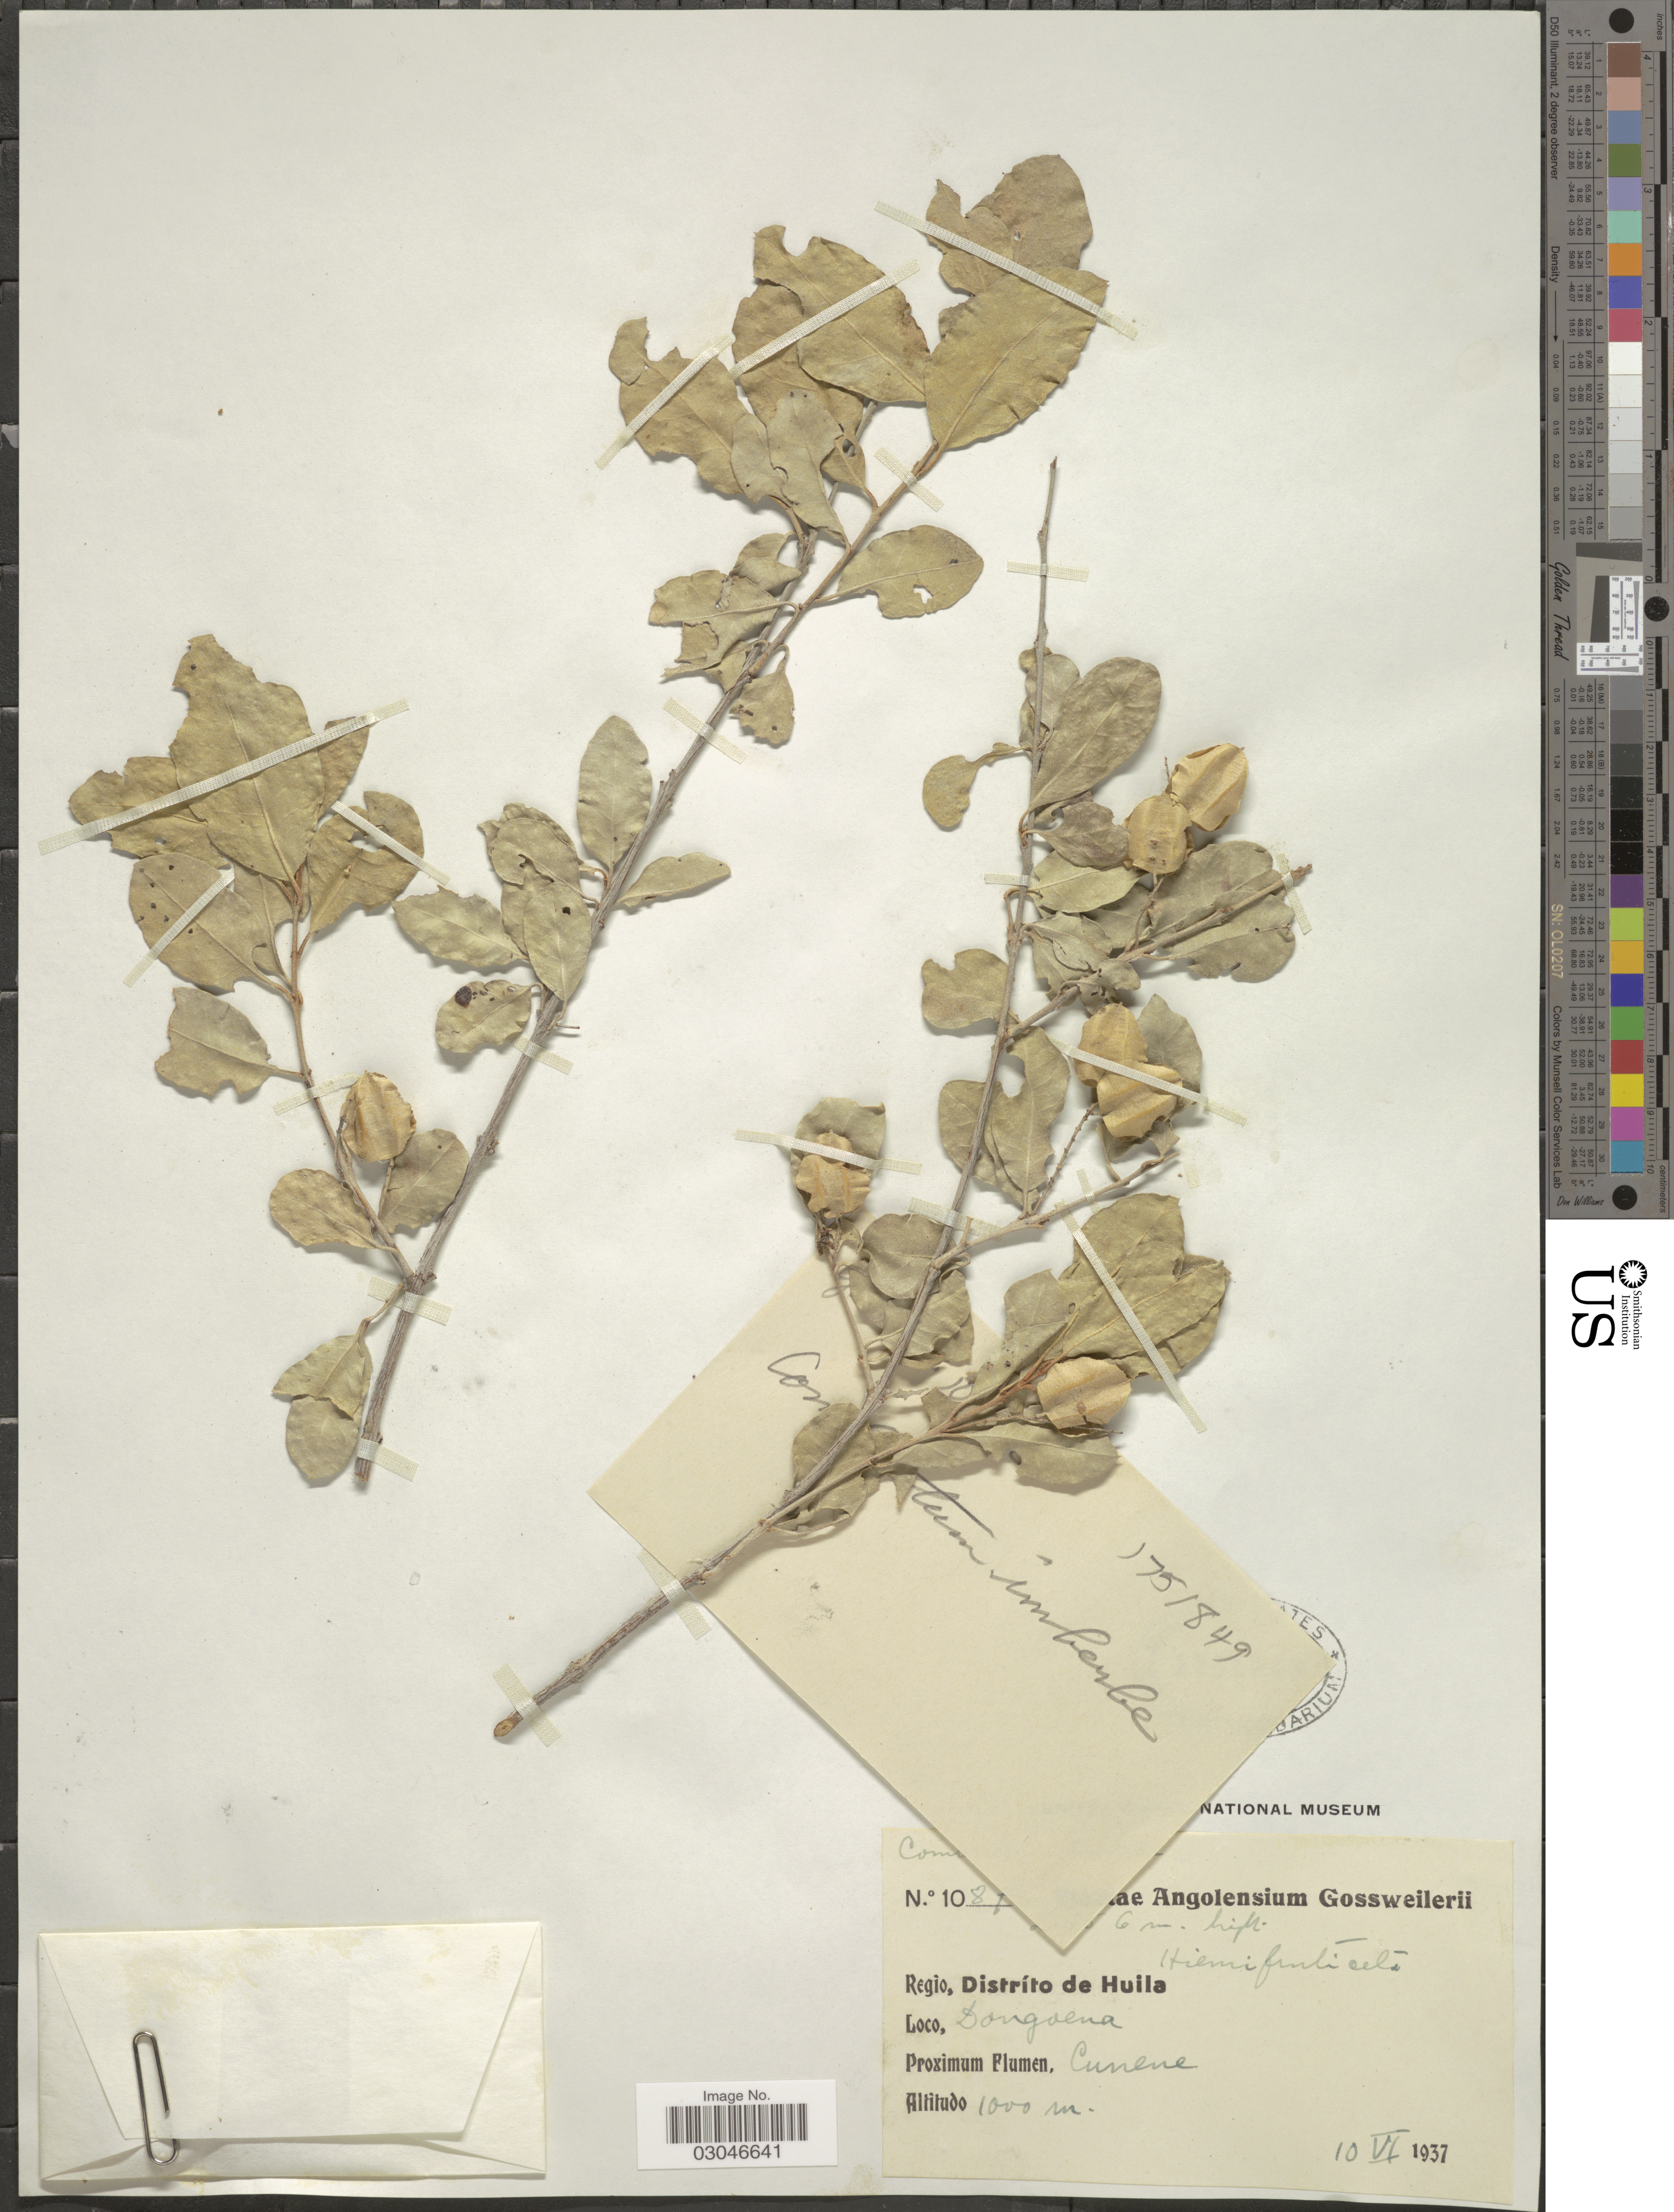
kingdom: Plantae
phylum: Tracheophyta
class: Magnoliopsida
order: Myrtales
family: Combretaceae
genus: Combretum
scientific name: Combretum imberbe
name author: Wawra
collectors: -. Gossweiler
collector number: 108!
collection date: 1937-06-10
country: Angola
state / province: Huila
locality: Regio, Distríto de Huila. Dongoena. Proximum Flumen, Cunene.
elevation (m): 1000